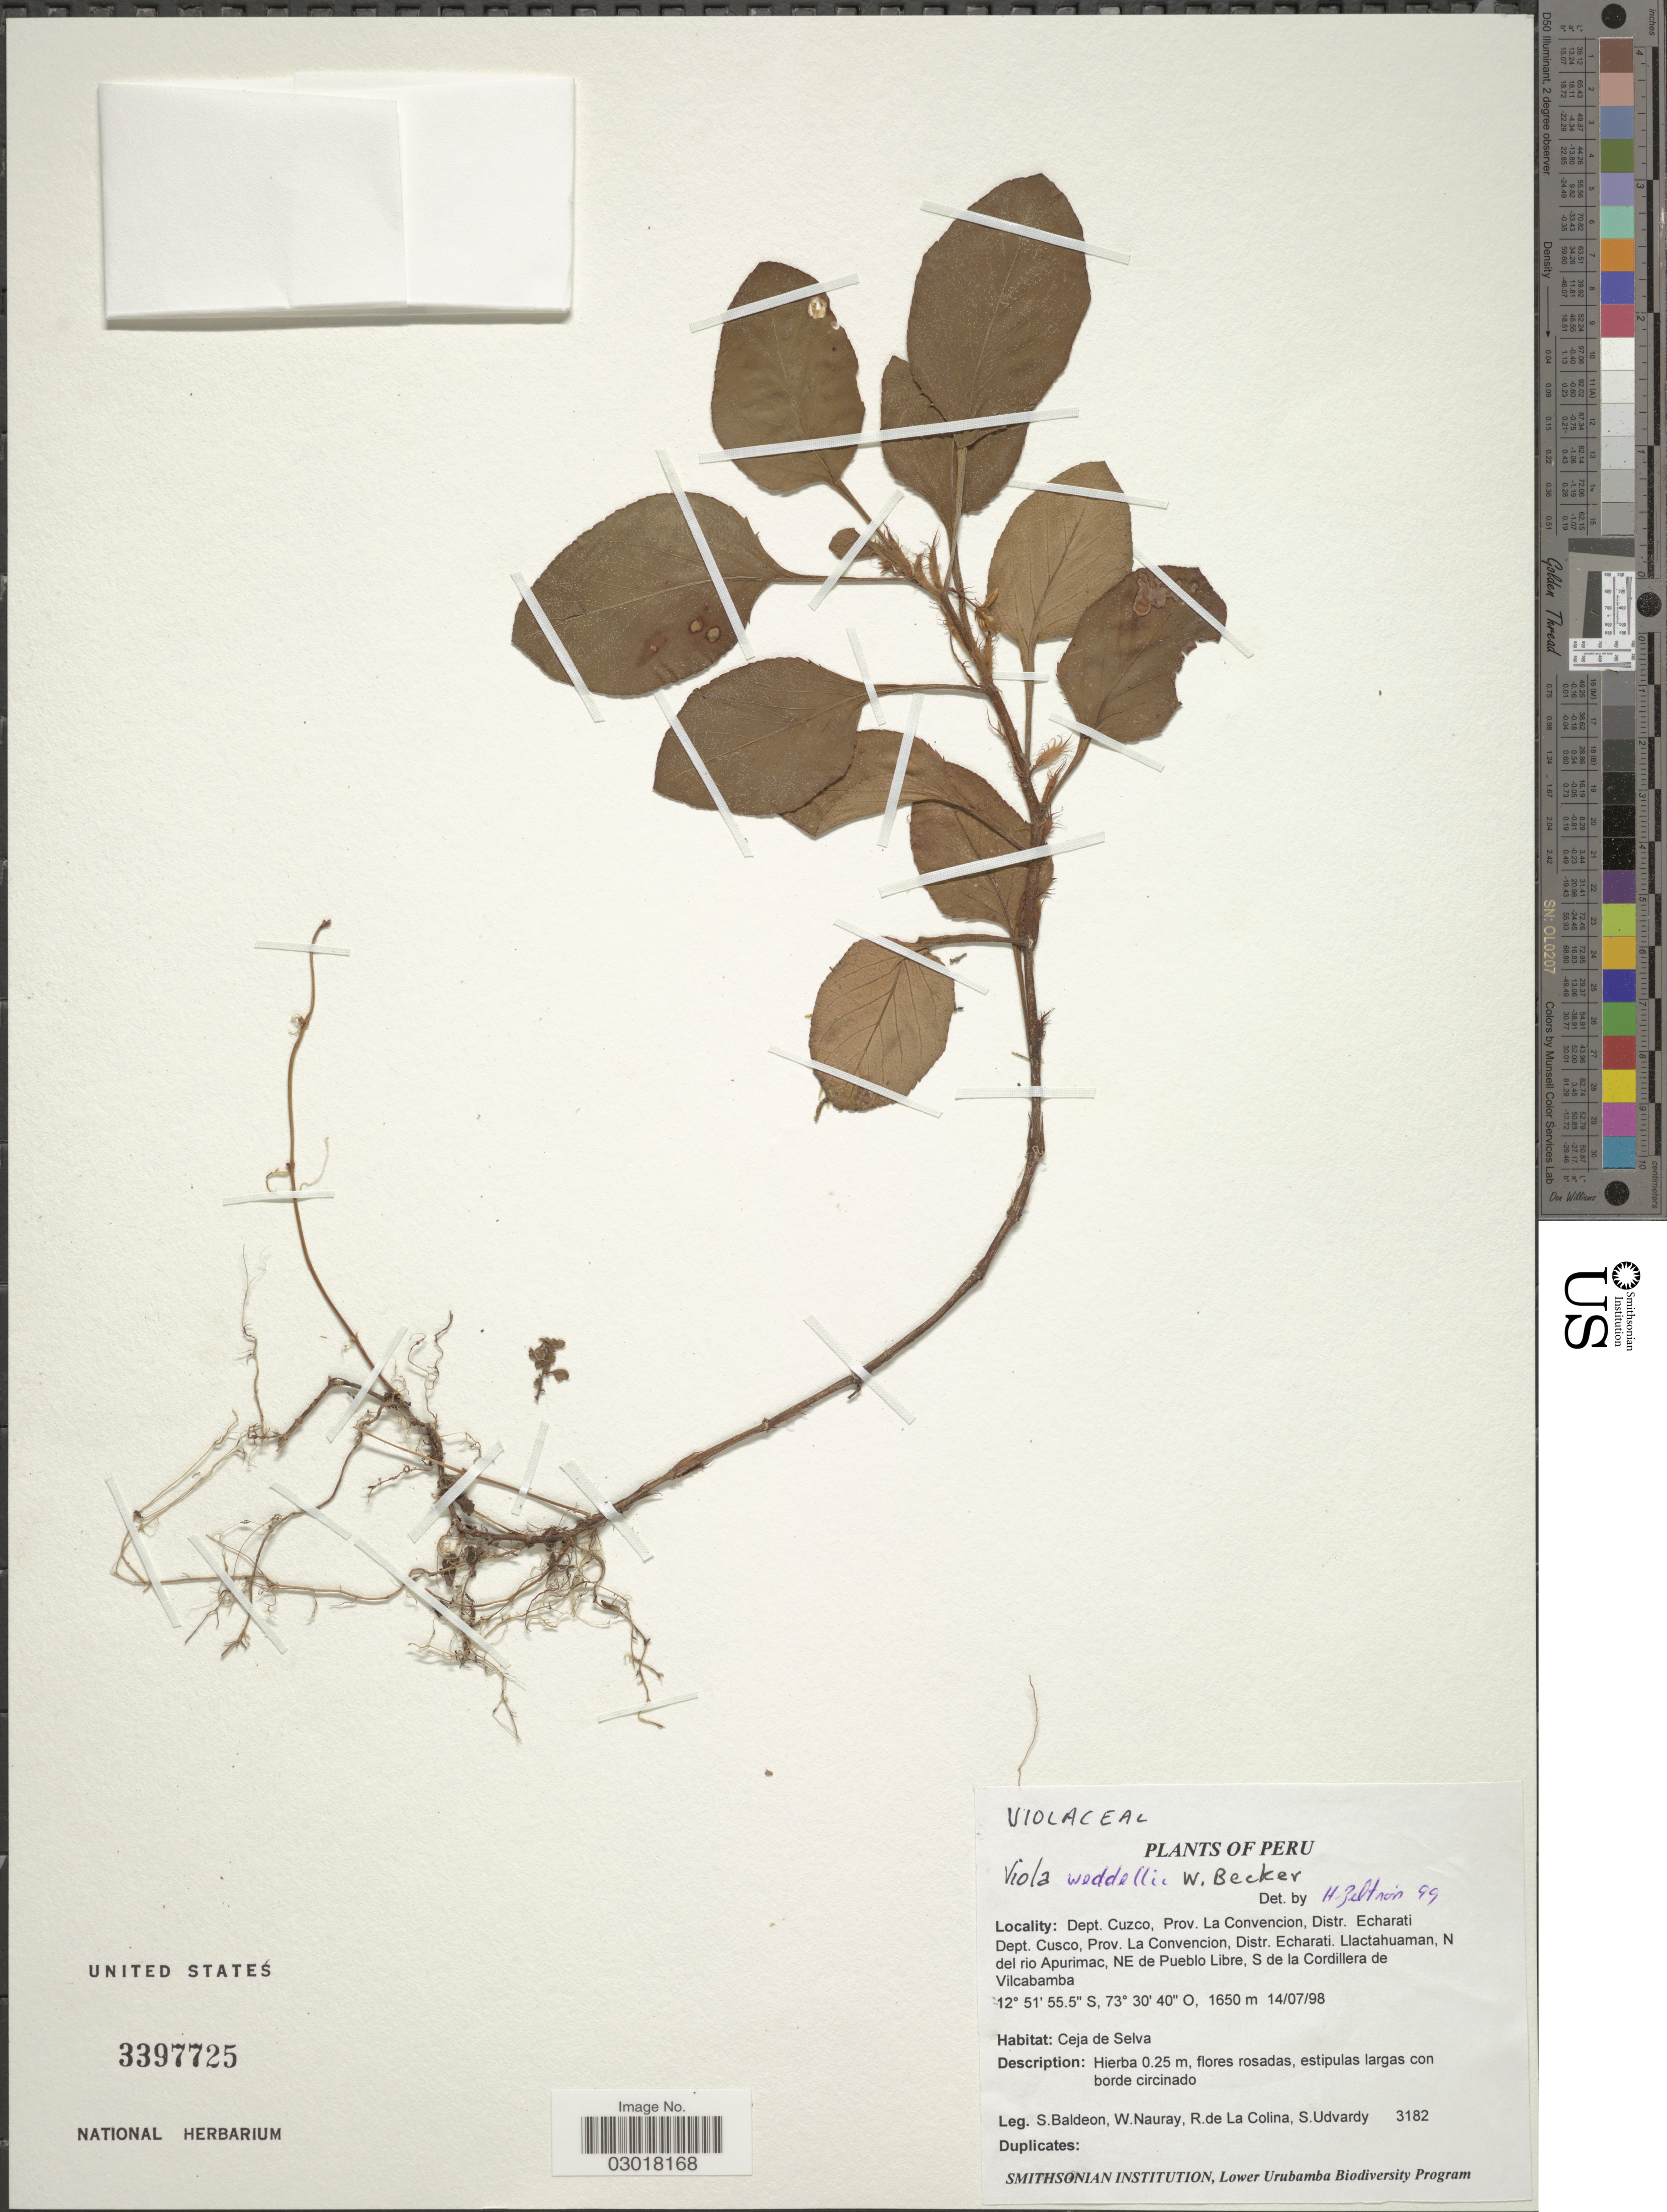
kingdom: Plantae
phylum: Tracheophyta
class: Magnoliopsida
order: Malpighiales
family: Violaceae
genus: Viola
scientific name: Viola weddellii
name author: W. Becker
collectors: S. Baldeon, W. Nauray, R. de La Colina & S. Udvardy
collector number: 3182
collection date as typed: Transcribed d/m/y: 14/7/98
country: Peru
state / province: Cusco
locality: Dept. Cuzco, Prov. La Convencion, Distr. Echarti. Dept. Cusco, Prov. La Convencion, Distr. Echarti. Llactahuaman, N del rio Apurimac, NE de Pueblo Libre, S de la Cordillera de Vilcabamba.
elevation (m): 1650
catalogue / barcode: US 3397725